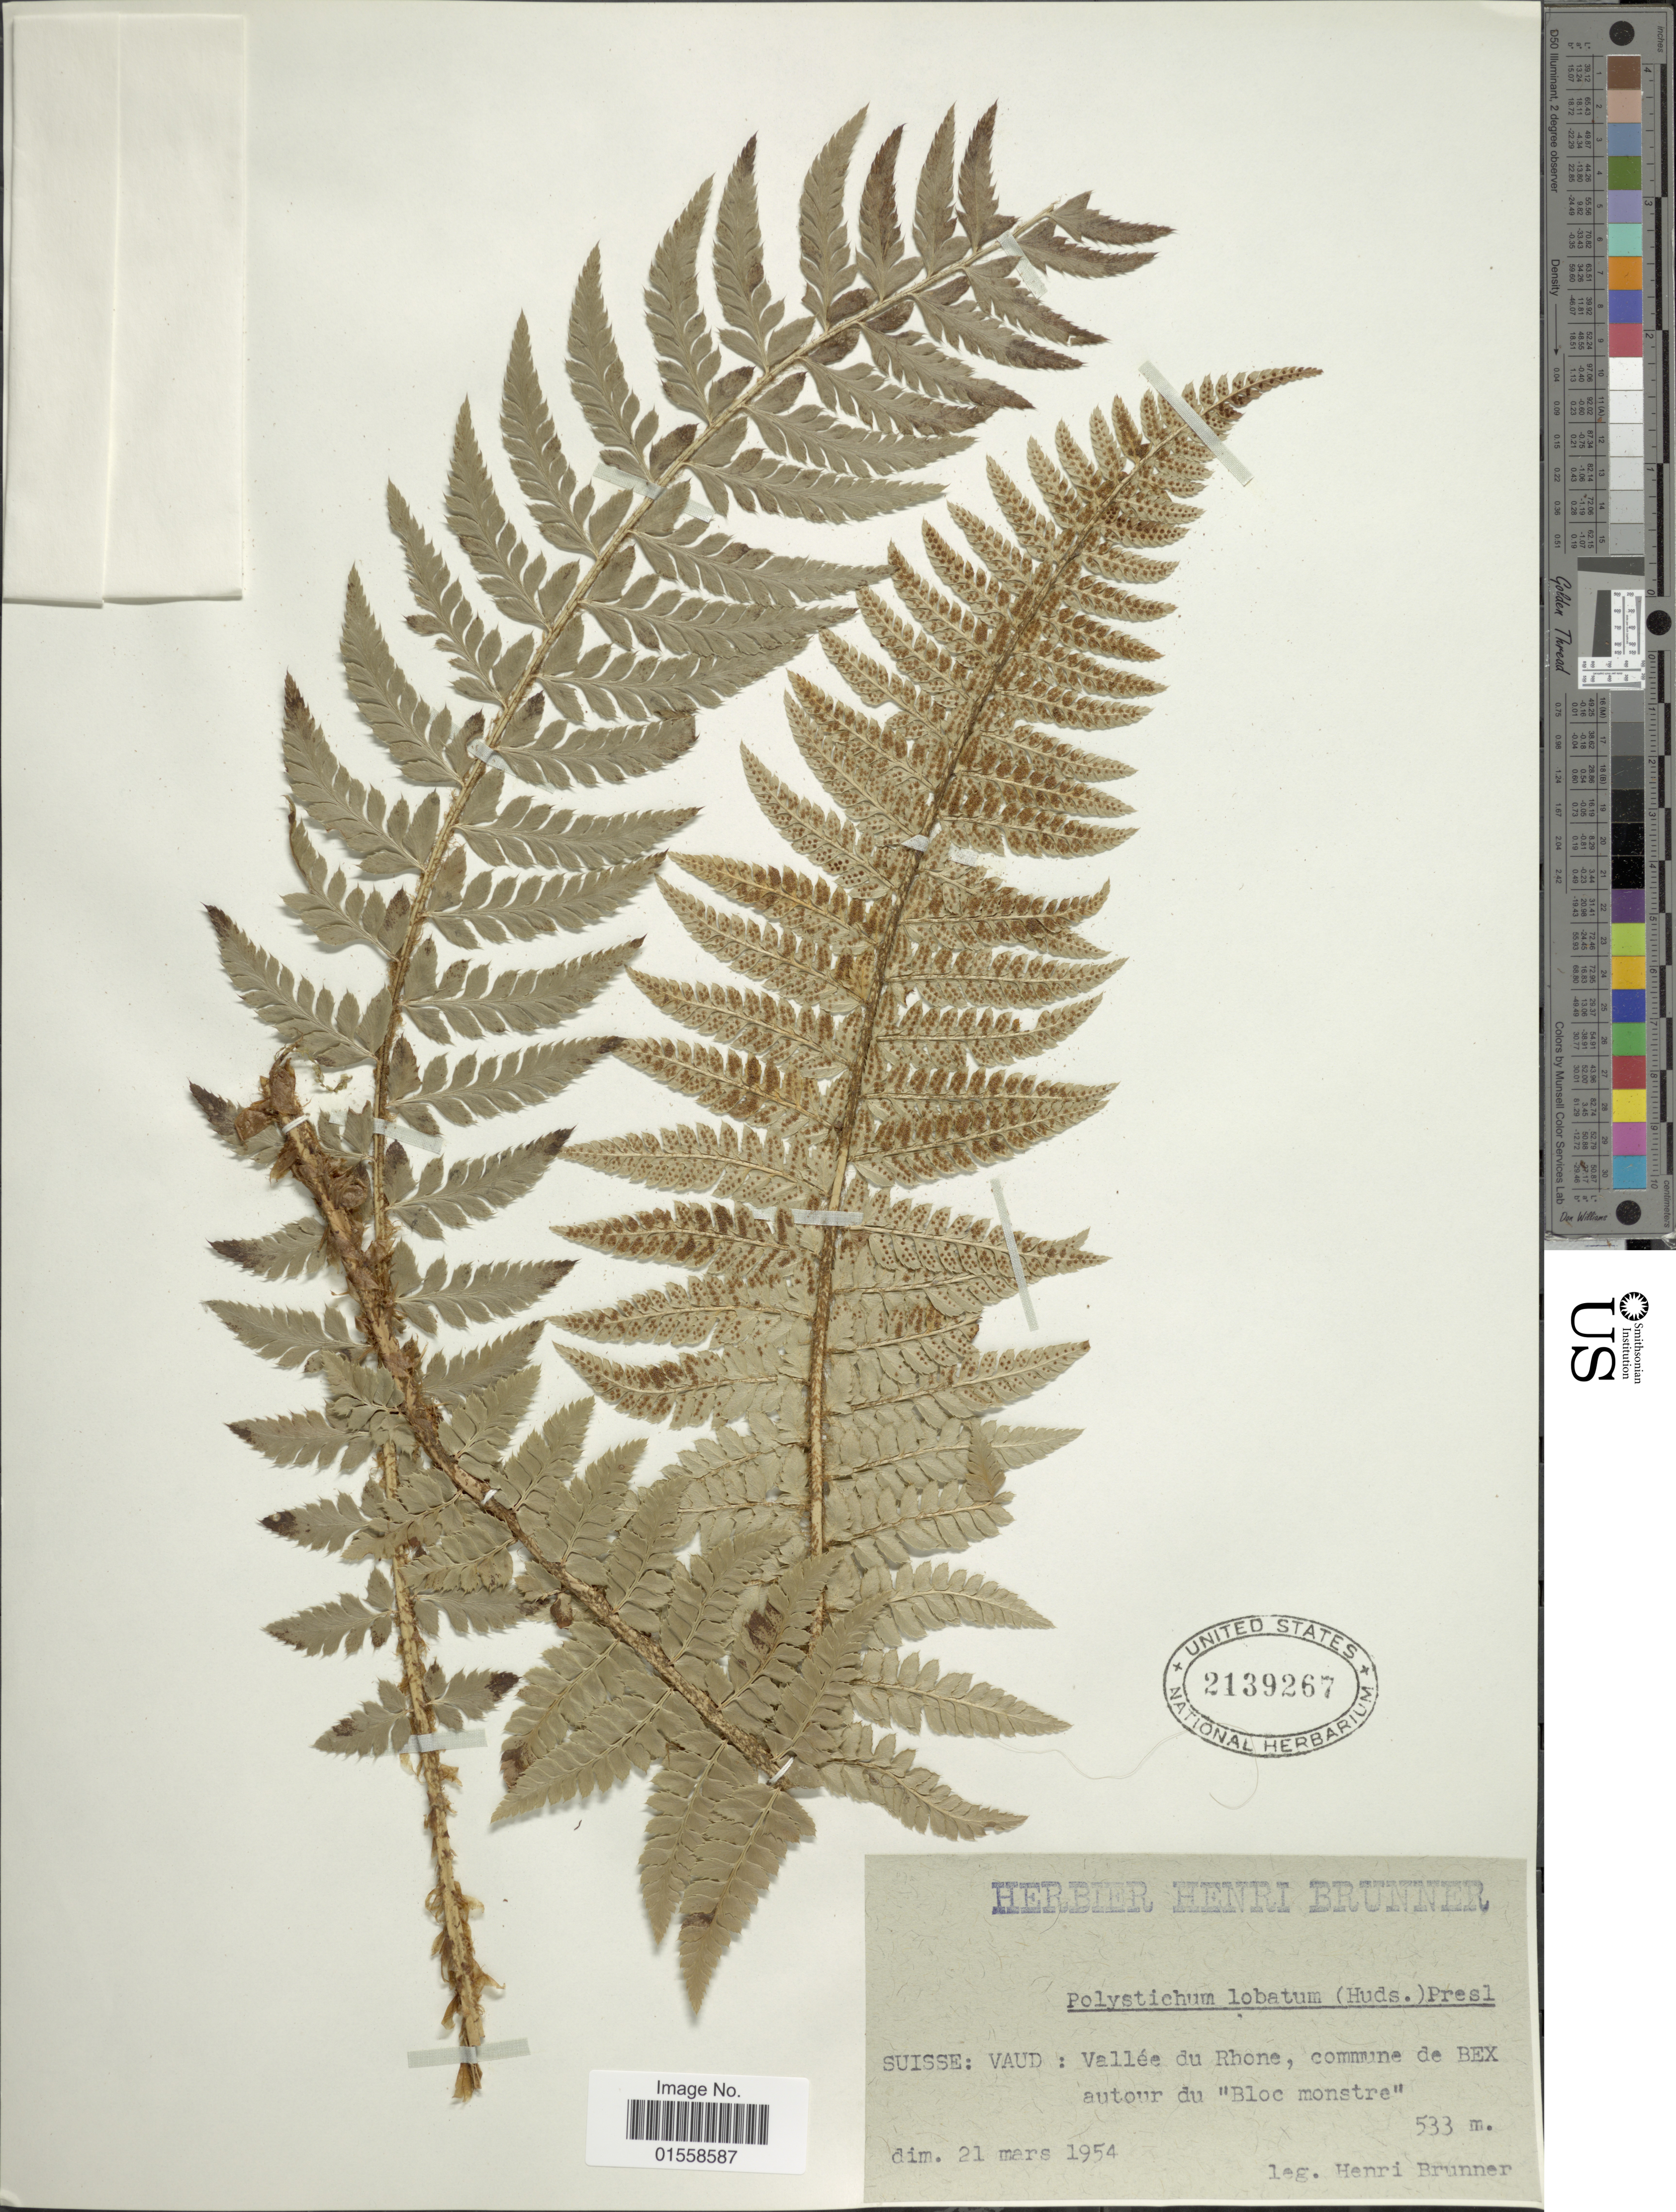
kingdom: Plantae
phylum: Tracheophyta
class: Polypodiopsida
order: Polypodiales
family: Dryopteridaceae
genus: Polystichum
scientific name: Polystichum aculeatum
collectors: H. Brunner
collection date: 1954-03-21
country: Switzerland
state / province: Vaud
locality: Suisse: Vaud: Vallee du Rhone, Commune de BEX autour du "Bloc monstre".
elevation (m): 533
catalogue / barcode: US 2139267